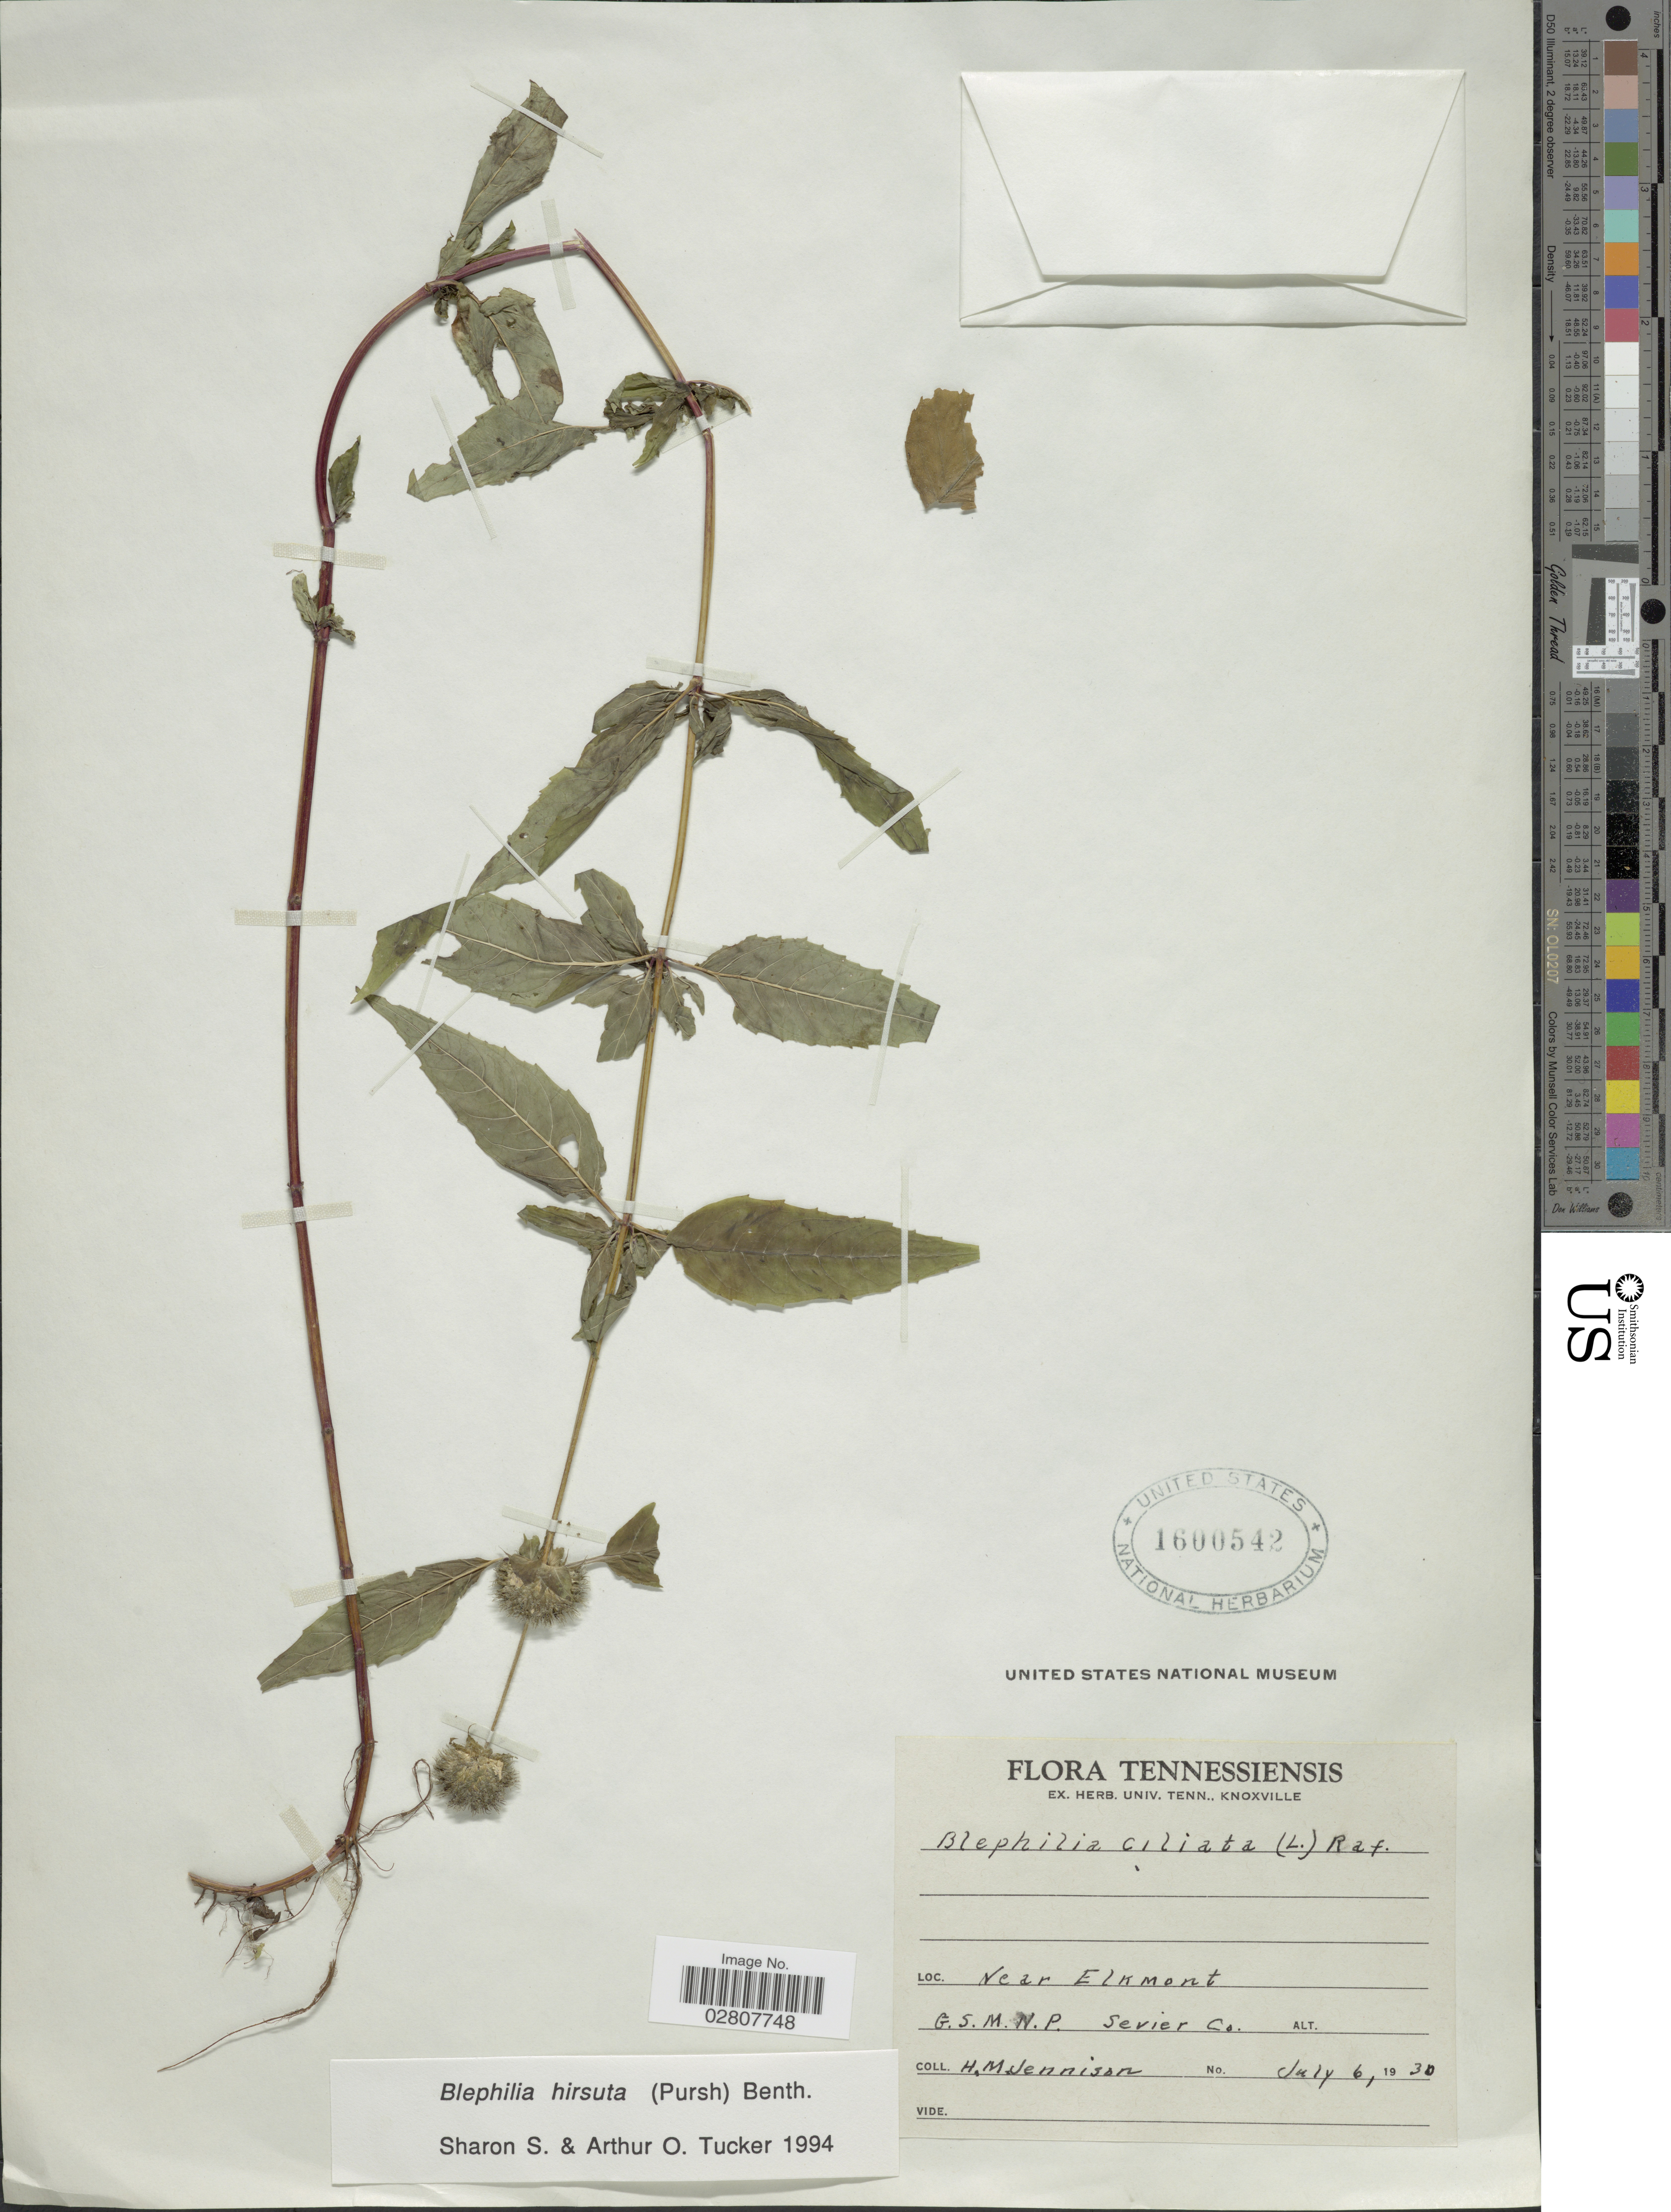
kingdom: Plantae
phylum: Tracheophyta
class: Magnoliopsida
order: Lamiales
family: Lamiaceae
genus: Blephilia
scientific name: Blephilia hirsuta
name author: (Pursh) Benth.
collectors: H. Jennison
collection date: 1930-07-06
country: United States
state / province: Tennessee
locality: Near Elkmont. G.S.M.N.P. Sevier Co.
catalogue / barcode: US 1600542